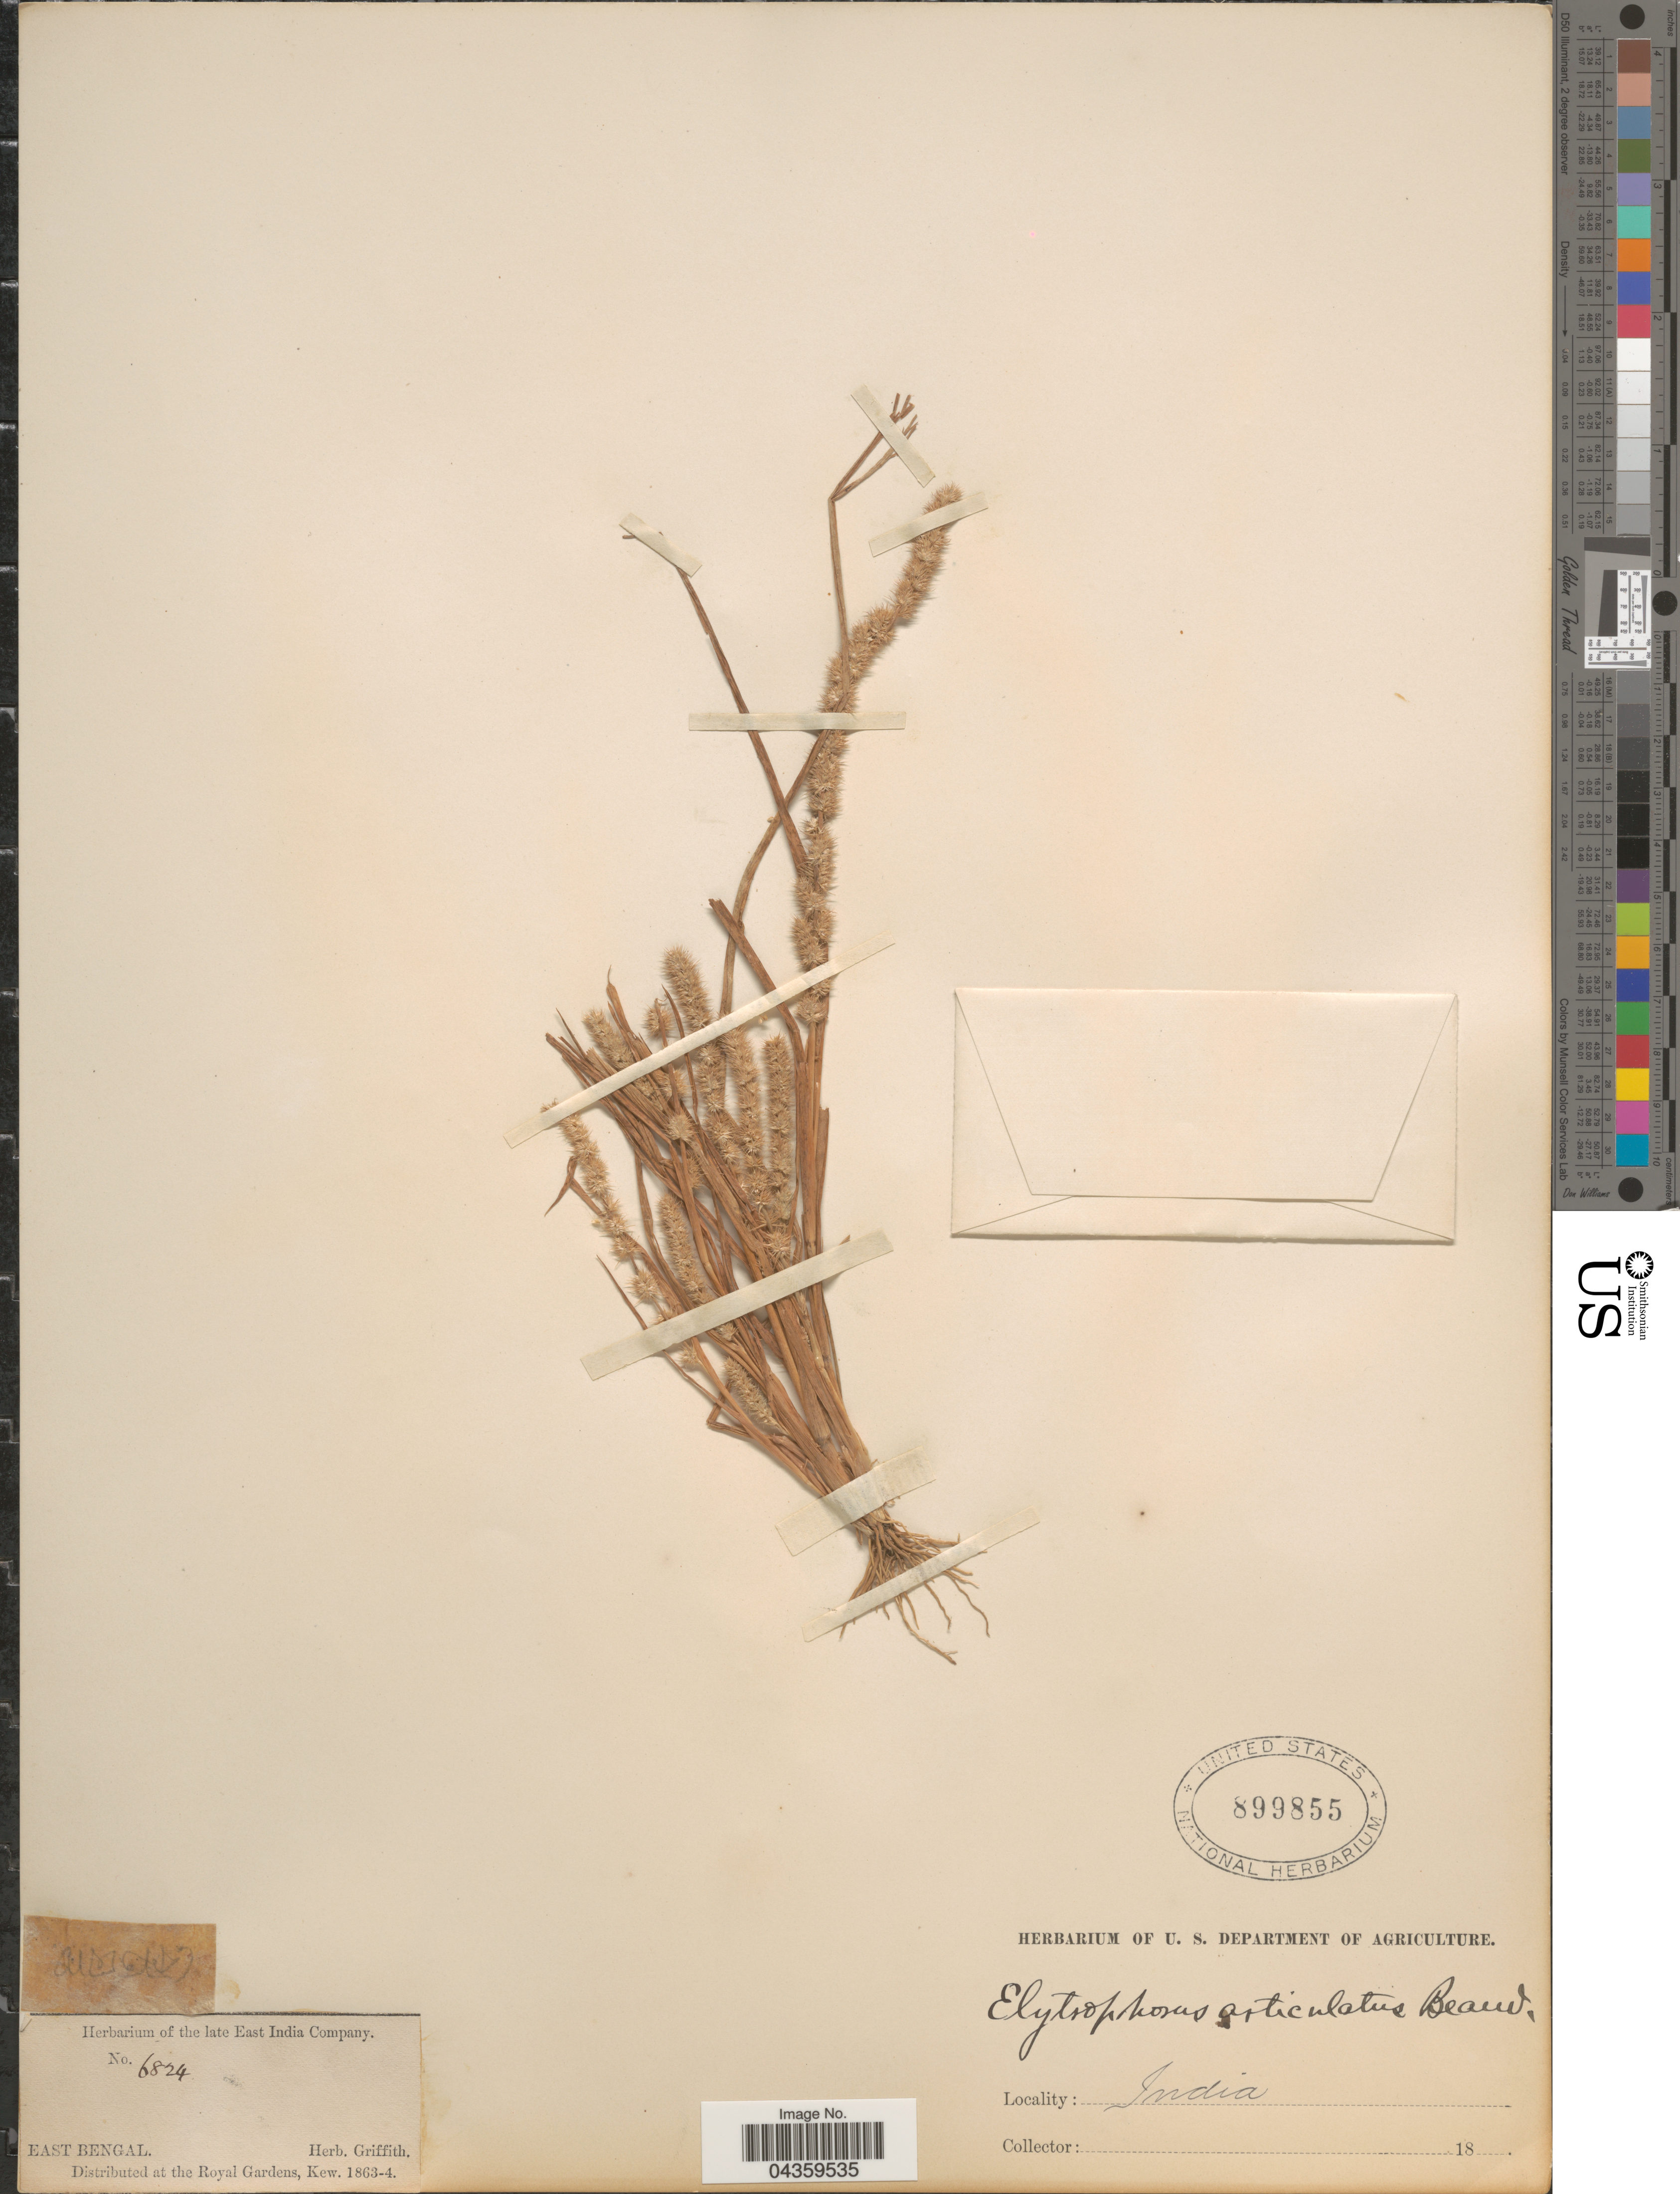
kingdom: Plantae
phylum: Tracheophyta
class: Liliopsida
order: Poales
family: Poaceae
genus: Elytrophorus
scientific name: Elytrophorus spicatus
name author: (Willd.) A. Camus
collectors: ex herb. Griffith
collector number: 6824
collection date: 1863/1864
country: India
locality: East Bengal.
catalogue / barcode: US 899855